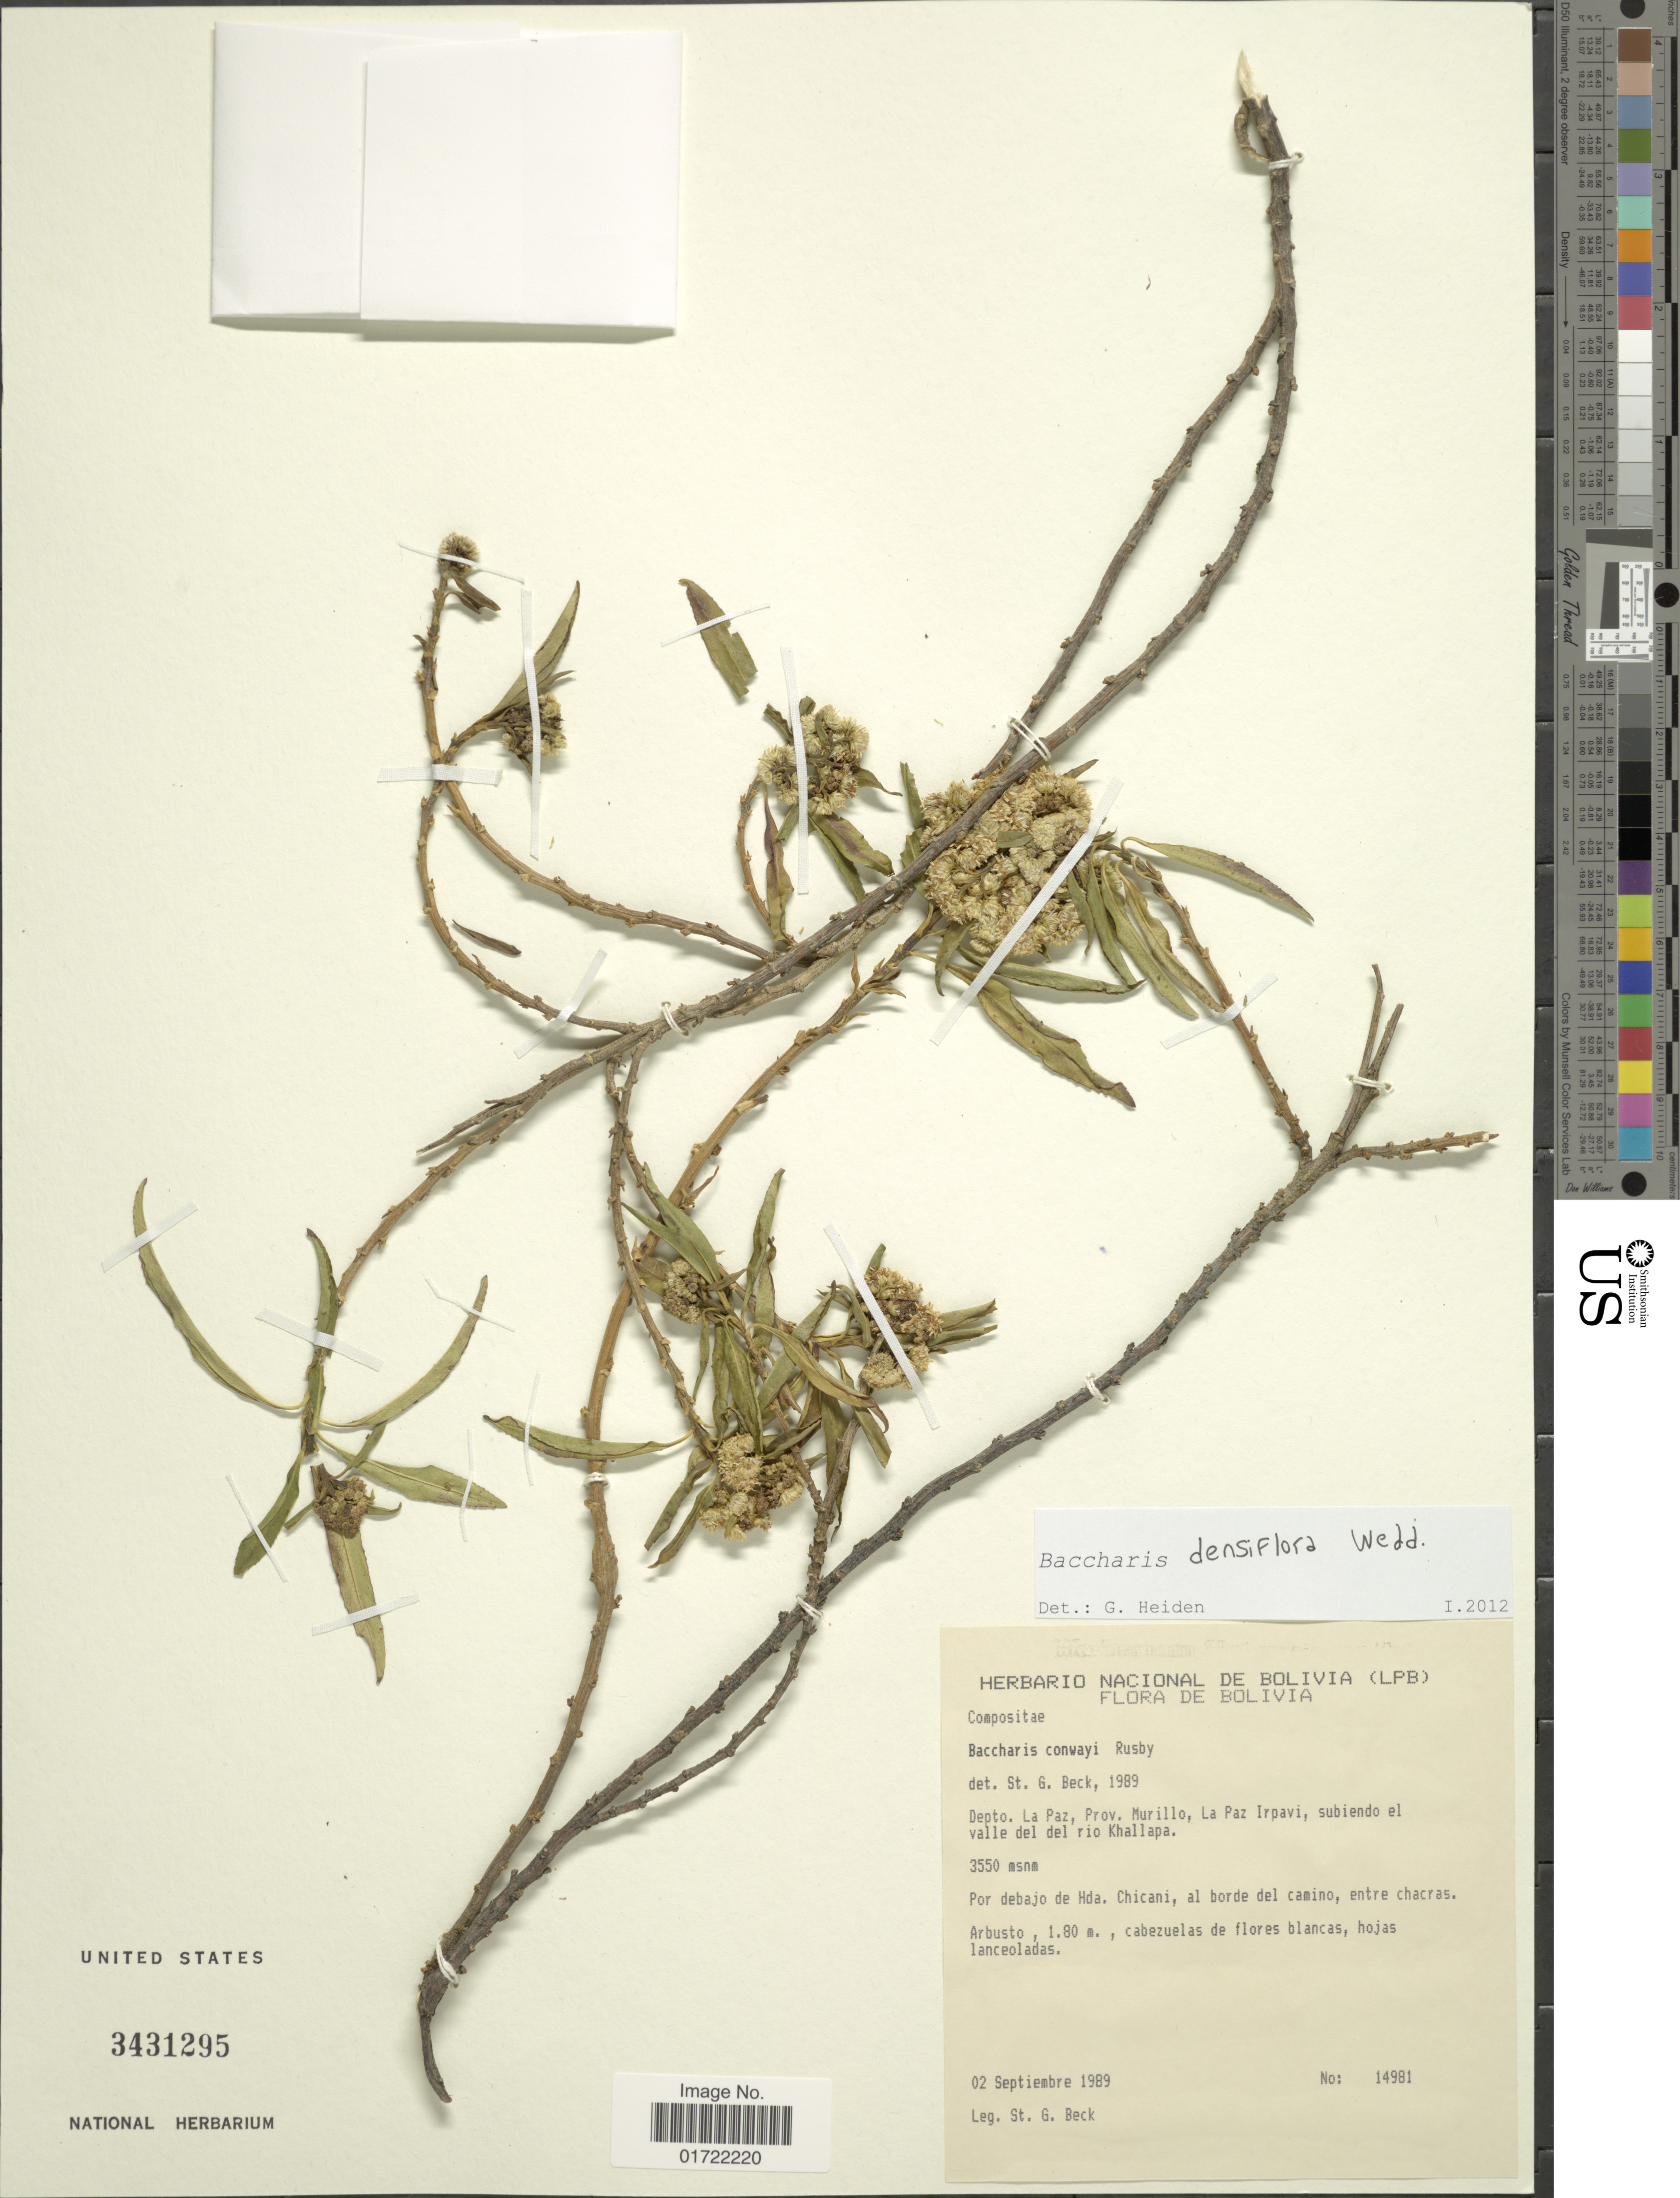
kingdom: Plantae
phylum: Tracheophyta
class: Magnoliopsida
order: Asterales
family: Asteraceae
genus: Baccharis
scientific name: Baccharis densifolia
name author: Rusby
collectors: S. G. Beck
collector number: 14981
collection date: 1989-09-02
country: Bolivia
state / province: La Paz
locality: Depto. La Paz, Prov. Murillo, La Paz Irpavi, subiendo el valle del del rio Khallapa, por debajo de Hda. Chicani, al borde del camino entre chacras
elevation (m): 3550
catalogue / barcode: US 3431295